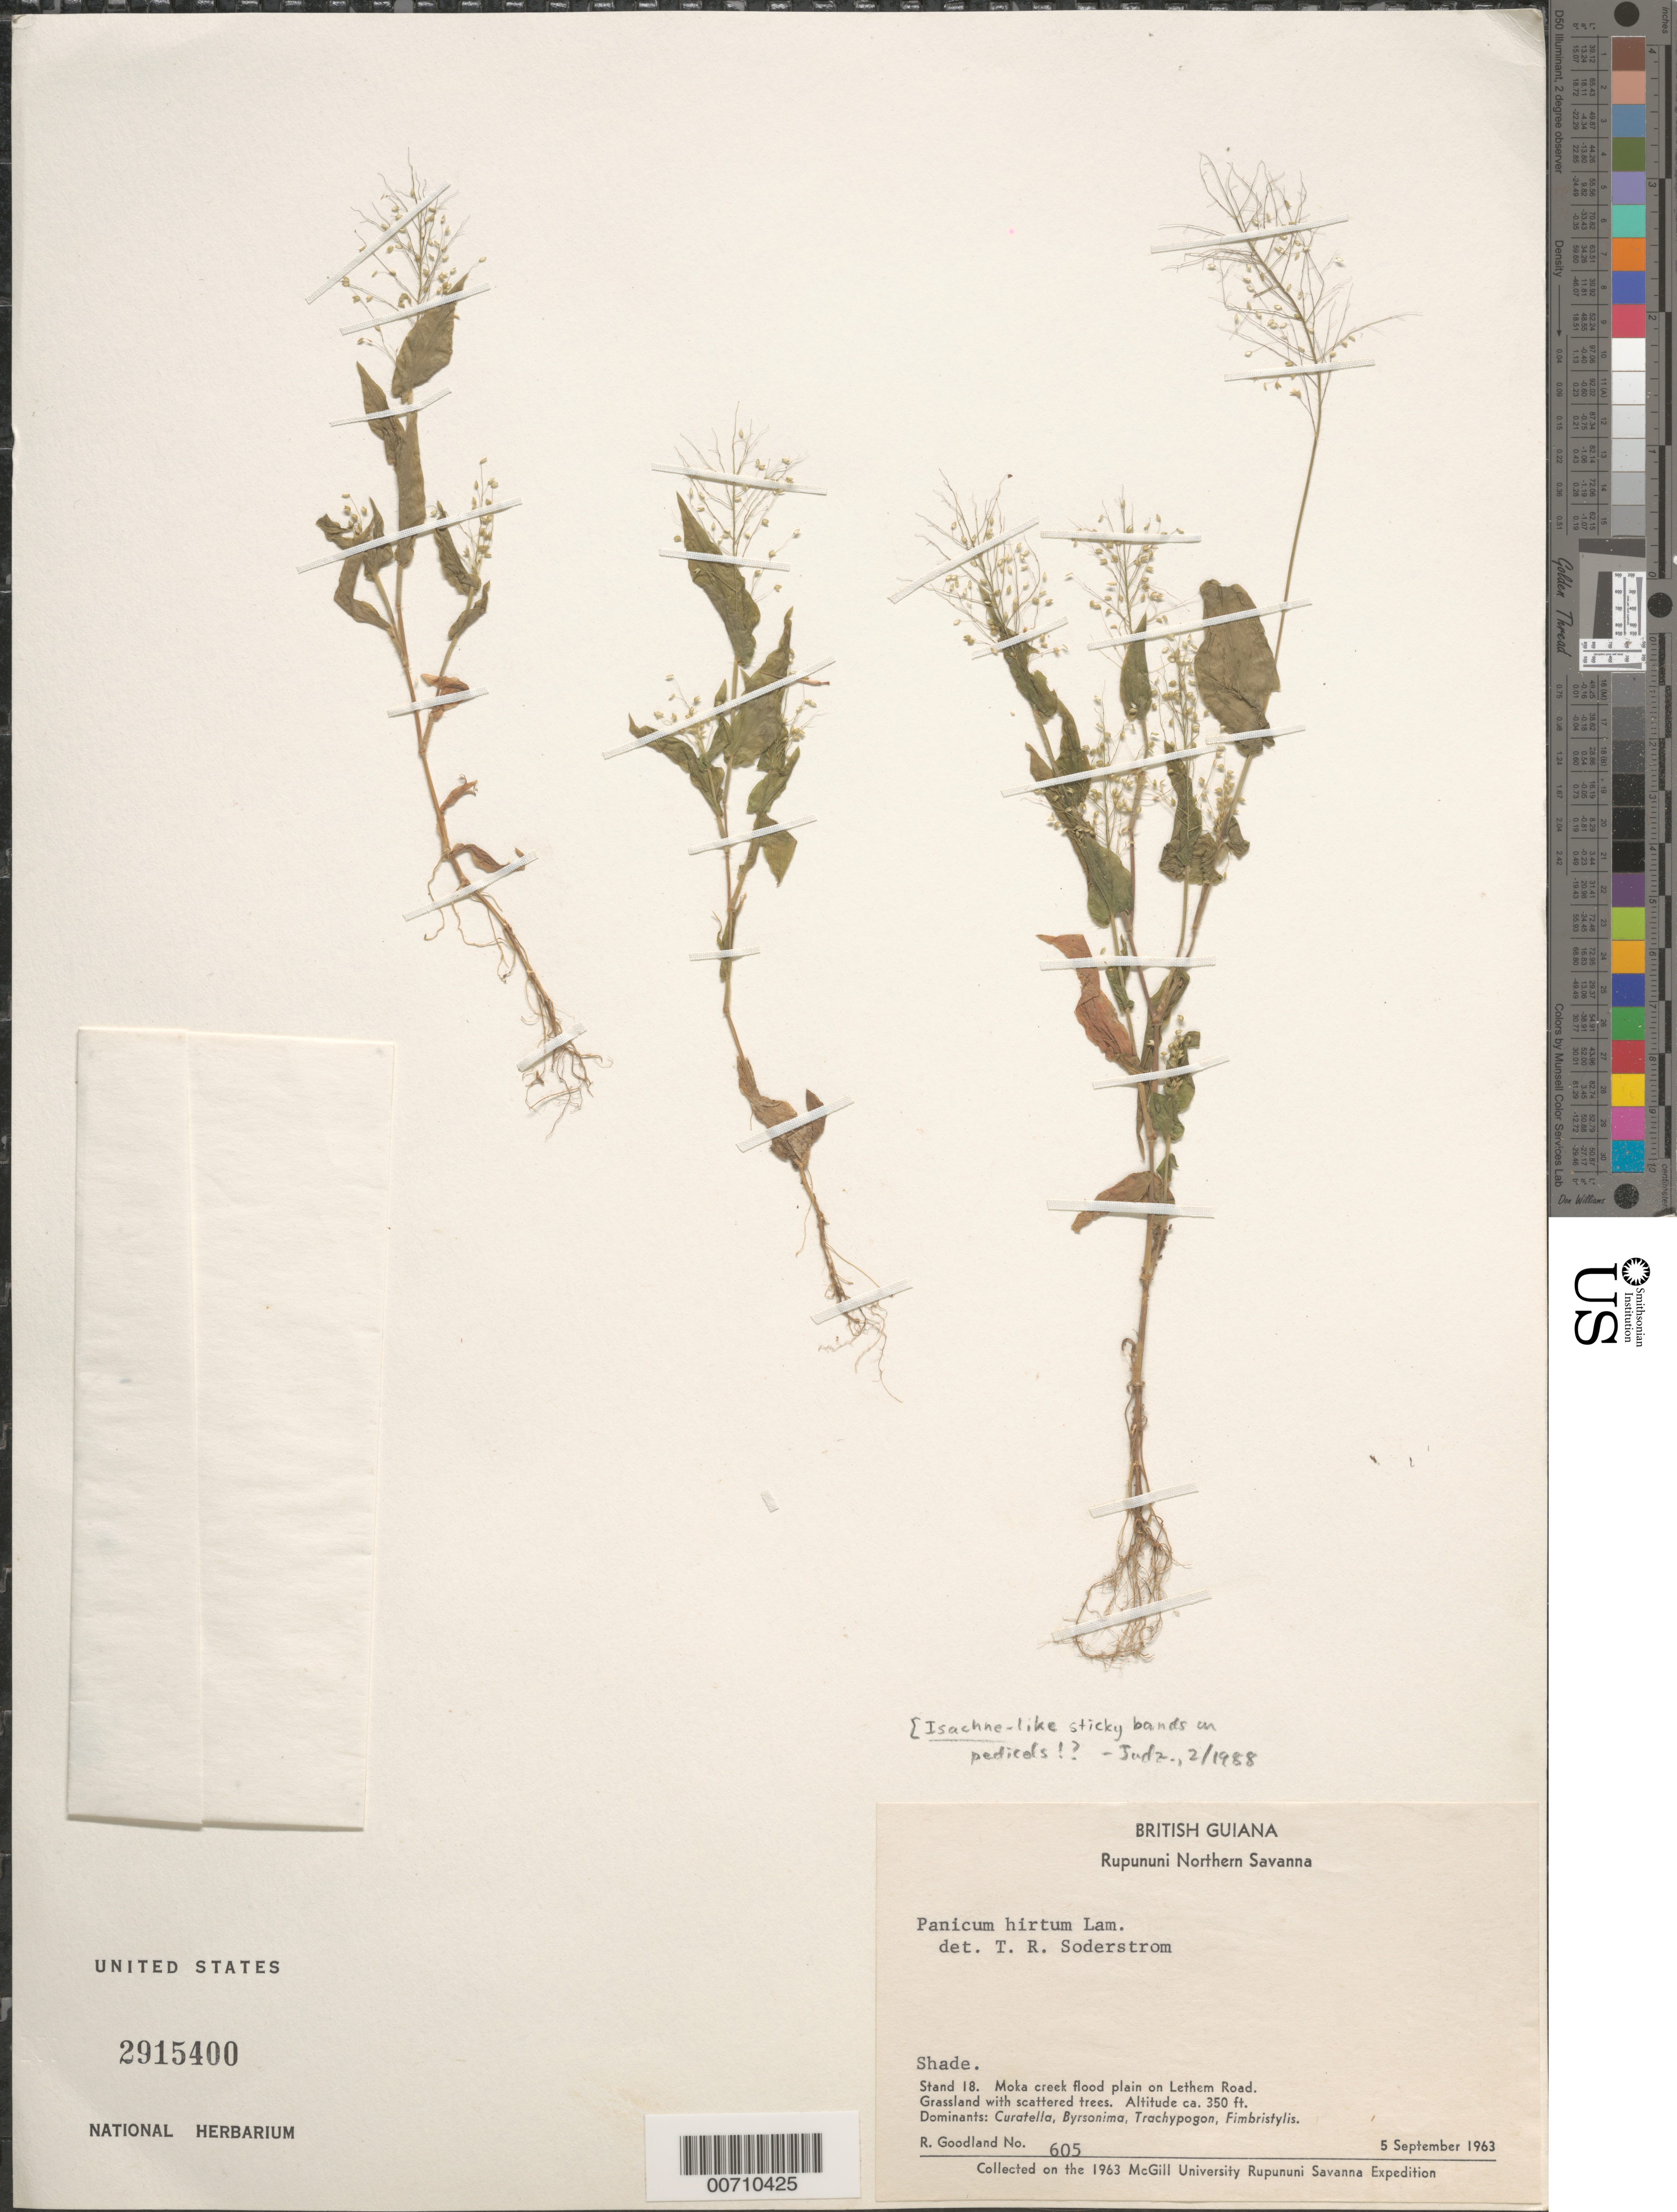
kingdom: Plantae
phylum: Tracheophyta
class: Liliopsida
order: Poales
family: Poaceae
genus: Panicum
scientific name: Panicum hirtum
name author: Lam.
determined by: Soderstrom, T. R.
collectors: R. Goodland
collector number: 605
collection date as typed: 5-Sep-63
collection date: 1963-09-05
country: Guyana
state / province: U. Takutu-U. Essequibo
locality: Rupununi Northern Savanna, Moka Creek flood plain on Lethem Road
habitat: Grassland with scattered trees. Dominants: Curatella, Byrsonima, Trachypogon, Fimbristylis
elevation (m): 107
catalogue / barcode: US 2915400